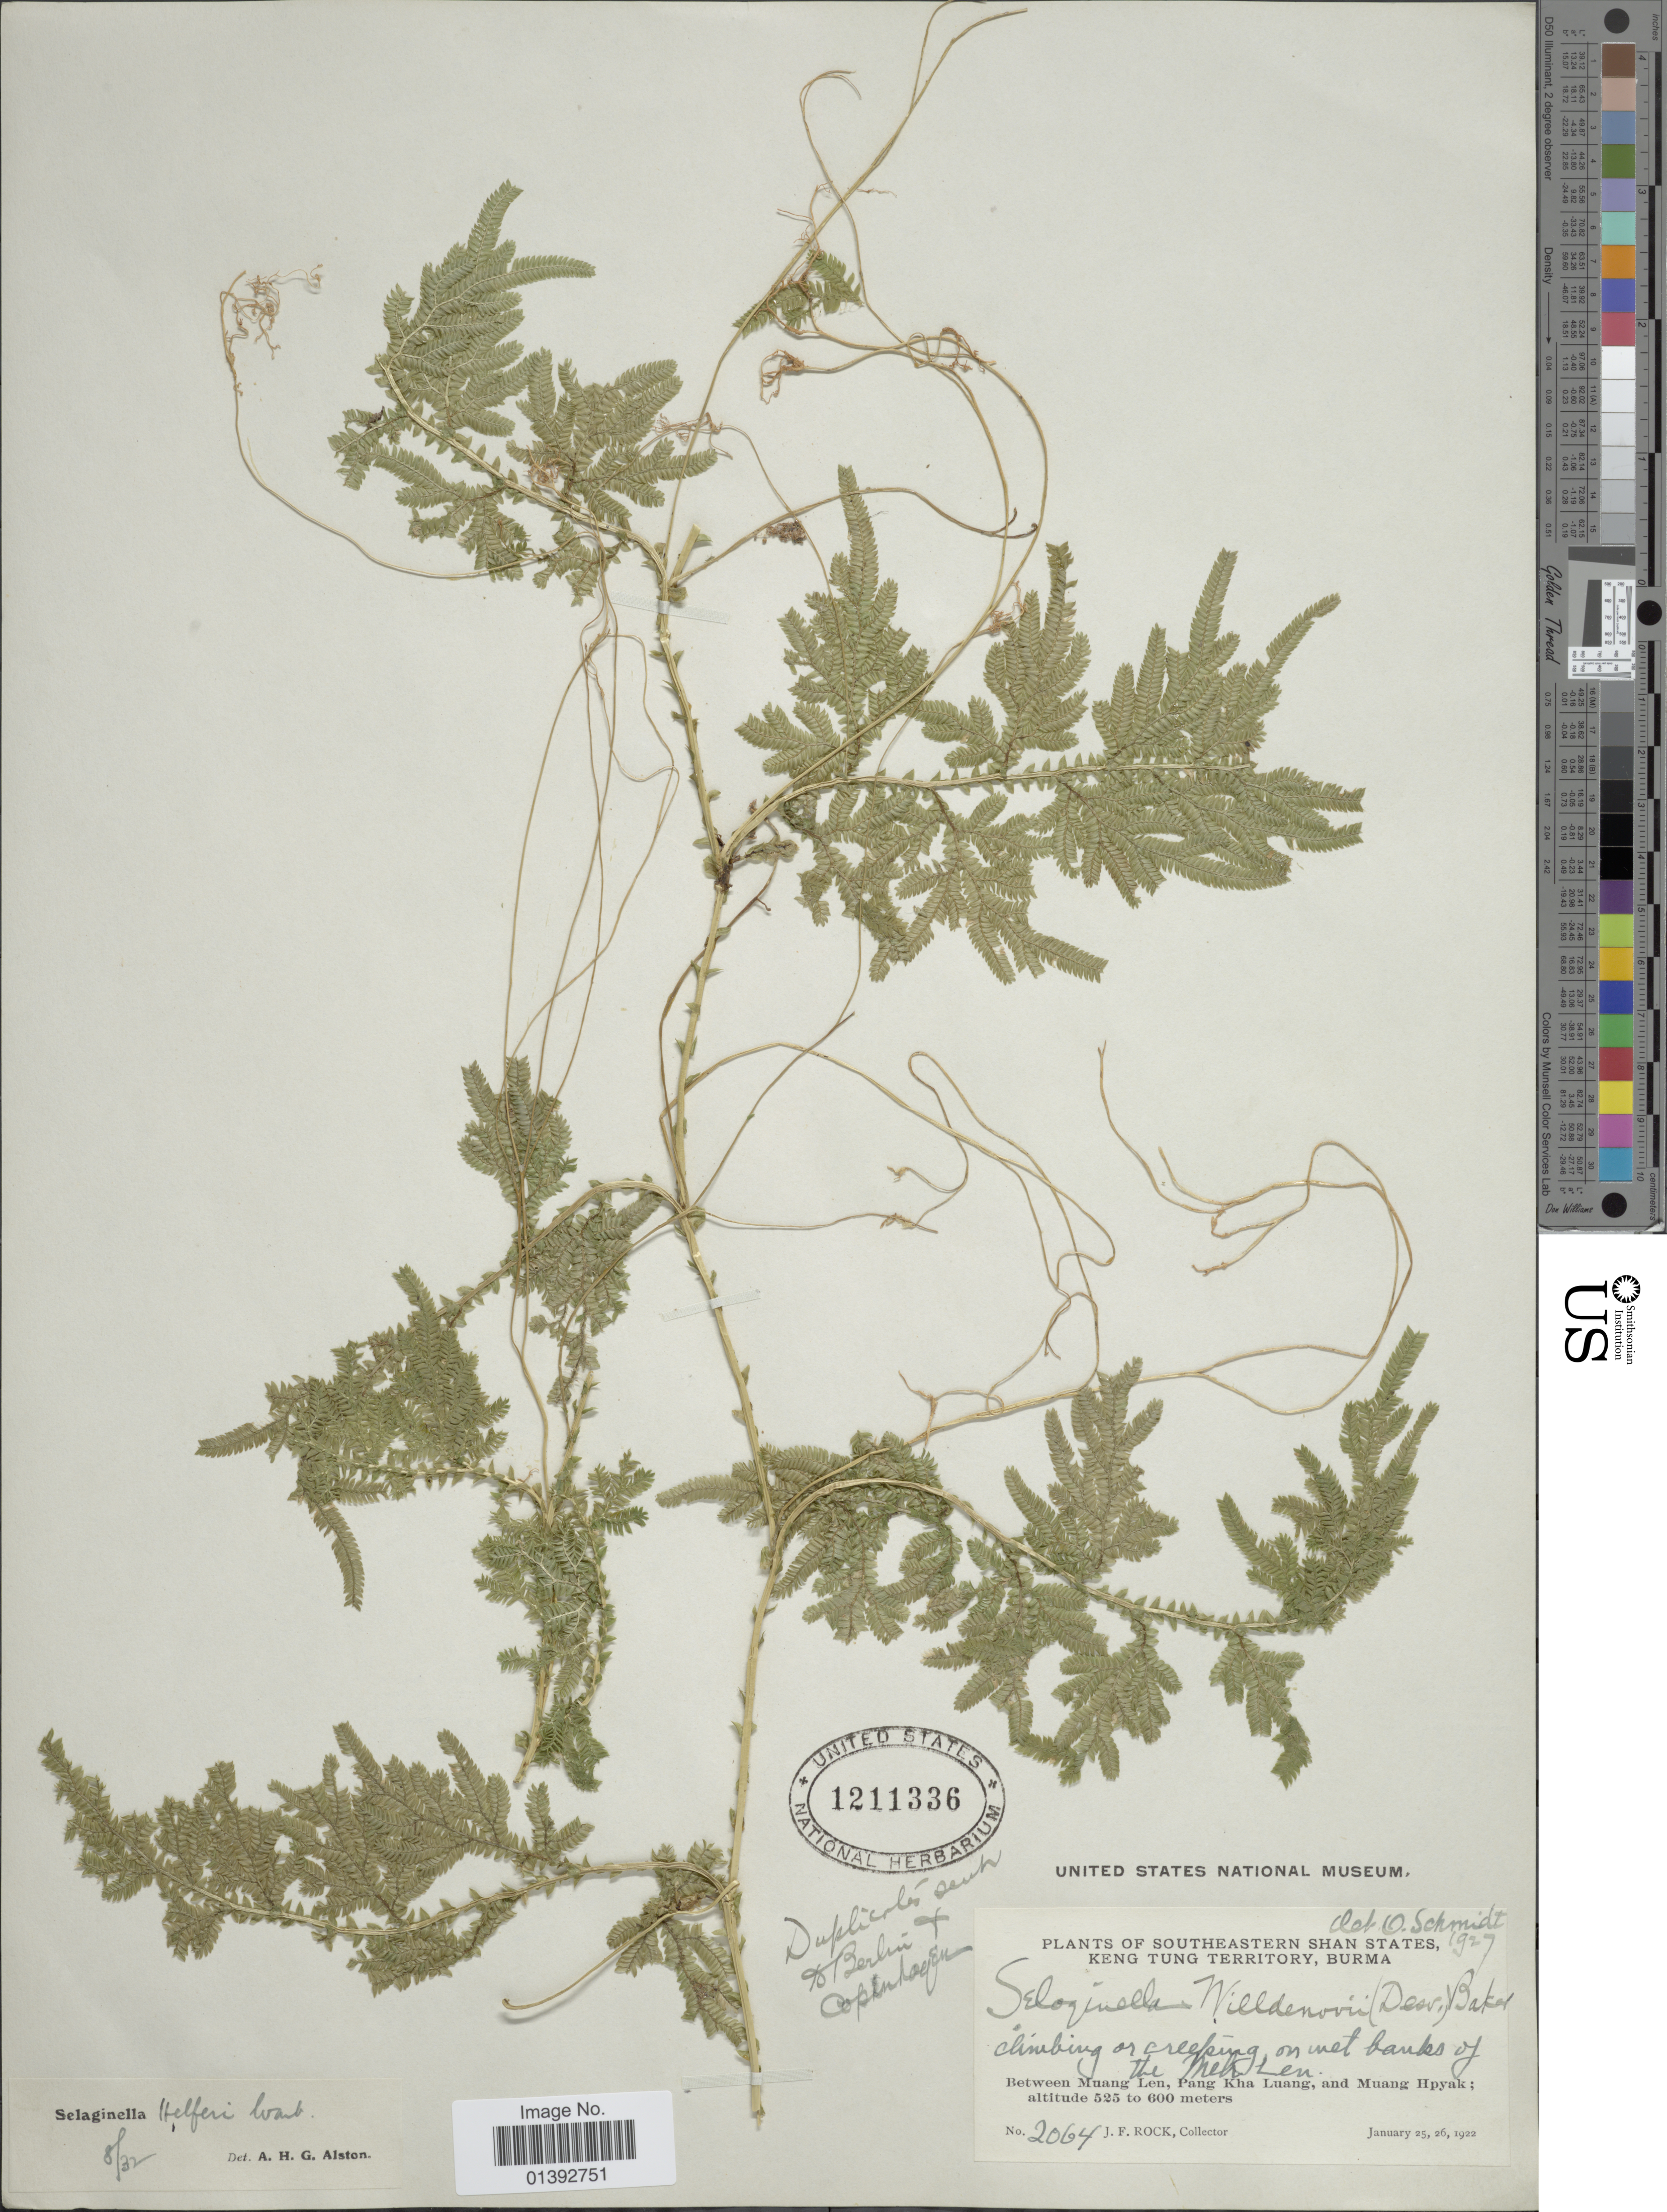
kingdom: Plantae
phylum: Tracheophyta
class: Lycopodiopsida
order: Selaginellales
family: Selaginellaceae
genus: Selaginella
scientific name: Selaginella helferi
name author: Warb.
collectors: J. Rock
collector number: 2064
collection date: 1922-01-25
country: Myanmar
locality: Southeastern Shan States, keng Tung Territory, Between Muang Len, Pang Kha Luang, and Muang Hpyak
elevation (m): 525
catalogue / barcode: US 1211336